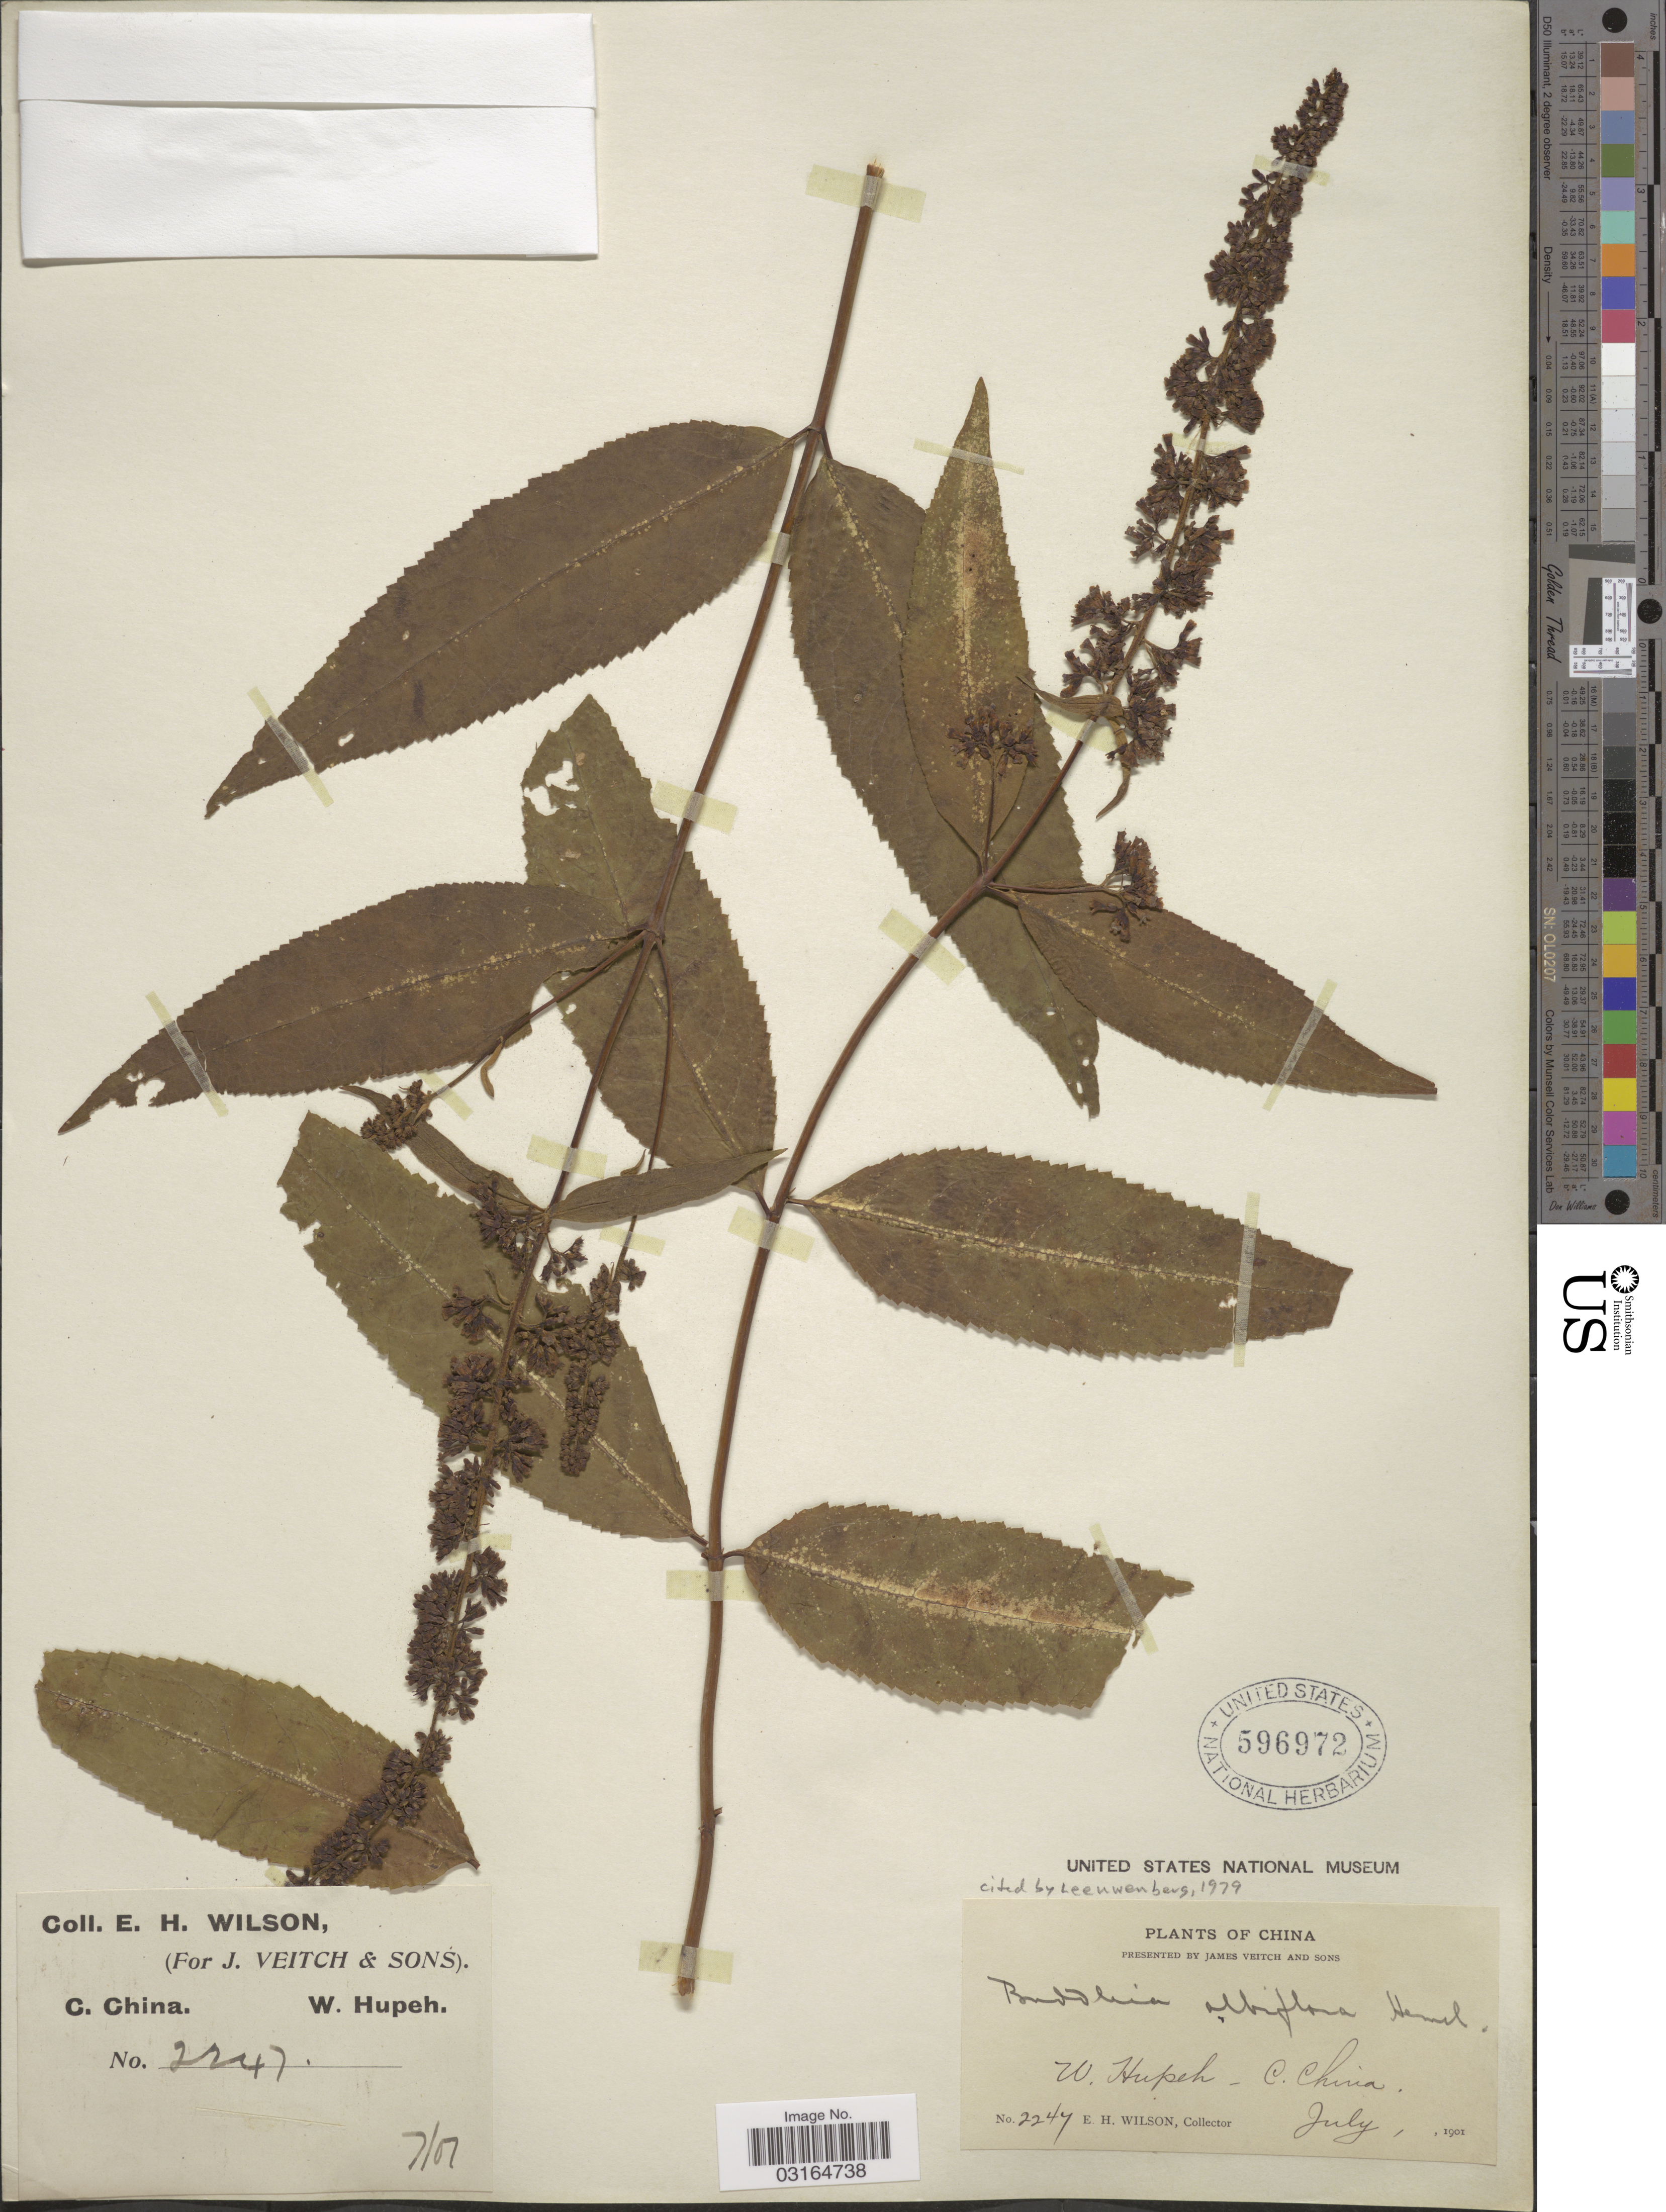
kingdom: Plantae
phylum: Tracheophyta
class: Magnoliopsida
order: Lamiales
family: Scrophulariaceae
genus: Buddleja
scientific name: Buddleja albiflora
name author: Hemsl.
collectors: E. Wilson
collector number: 2247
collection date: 1901-07-01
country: China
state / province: Hubei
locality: C. China. W. Hupeh.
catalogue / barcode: US 596972